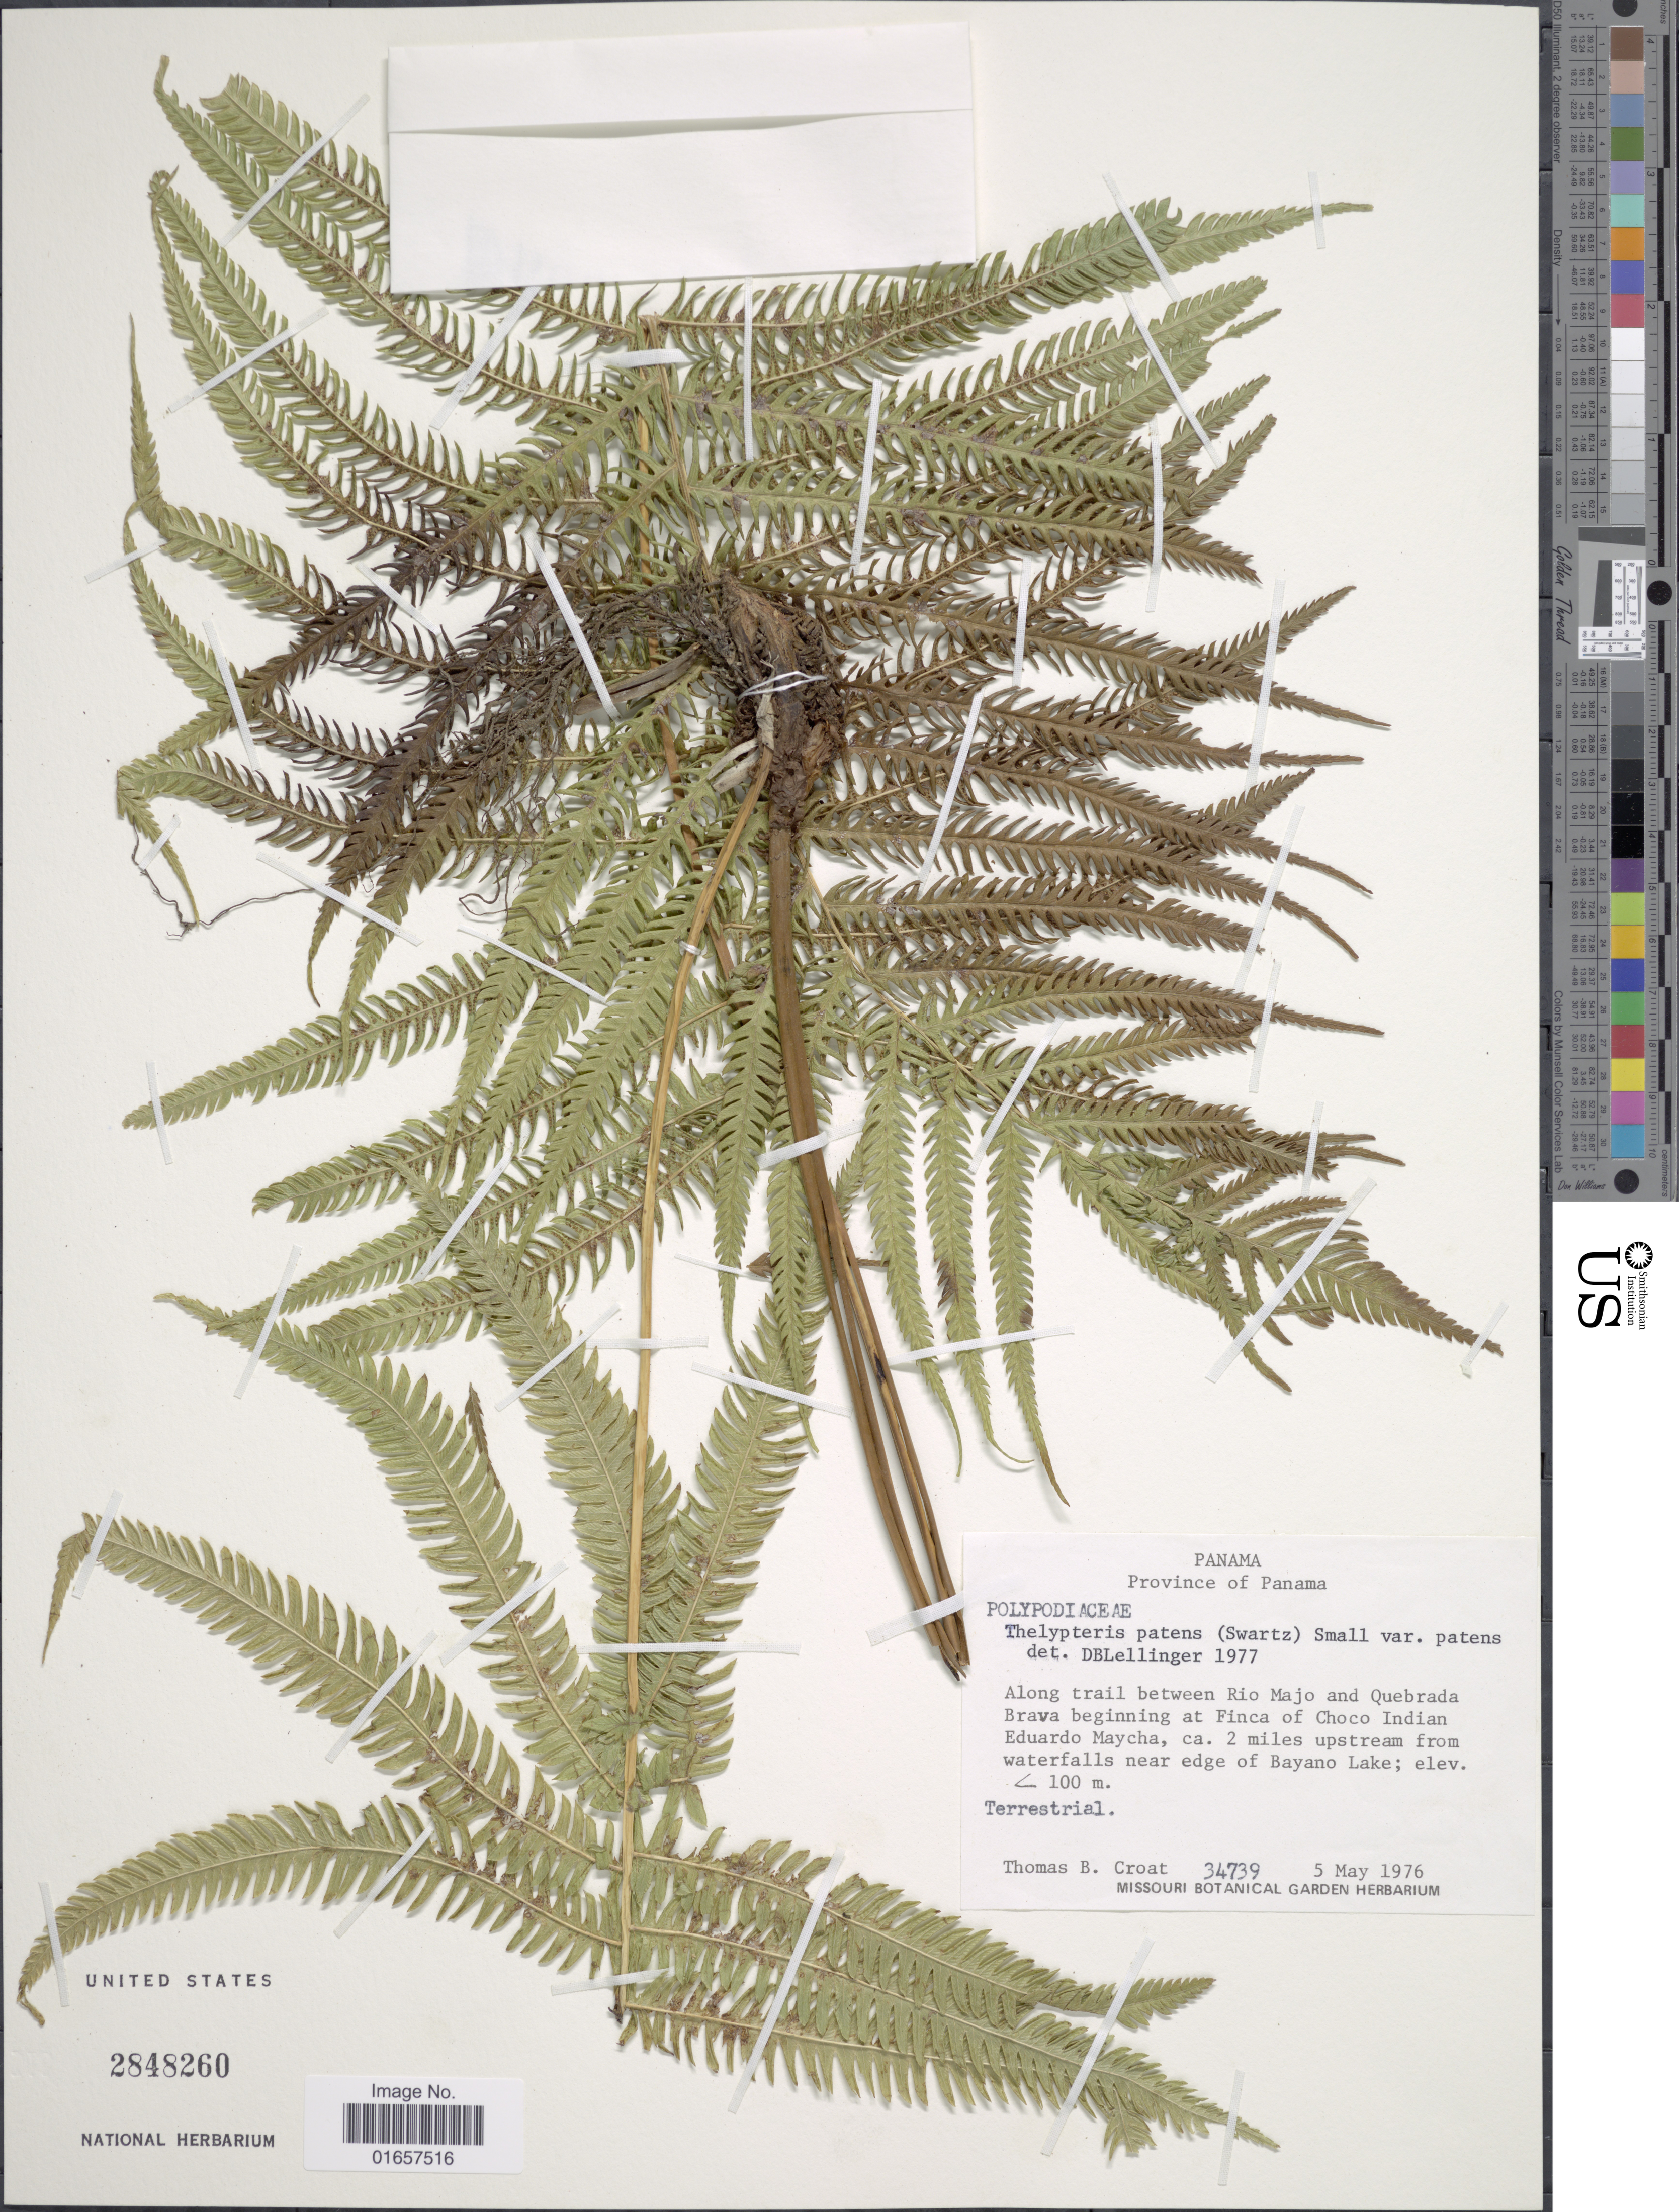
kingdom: Plantae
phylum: Tracheophyta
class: Polypodiopsida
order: Polypodiales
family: Thelypteridaceae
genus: Christella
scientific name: Christella patens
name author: (Sw.) Holttum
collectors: T. B. Croat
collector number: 34739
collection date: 1976-05-05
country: Panama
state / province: Panamá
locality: Panama, along trail between Rio Majo and Quebrada Brava beginning at Finca of Choco Indian Eduardo Maycha, ca. 2 miles upstream from waterdalls near edge of Bayano Lake.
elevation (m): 100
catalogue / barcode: US 2848260